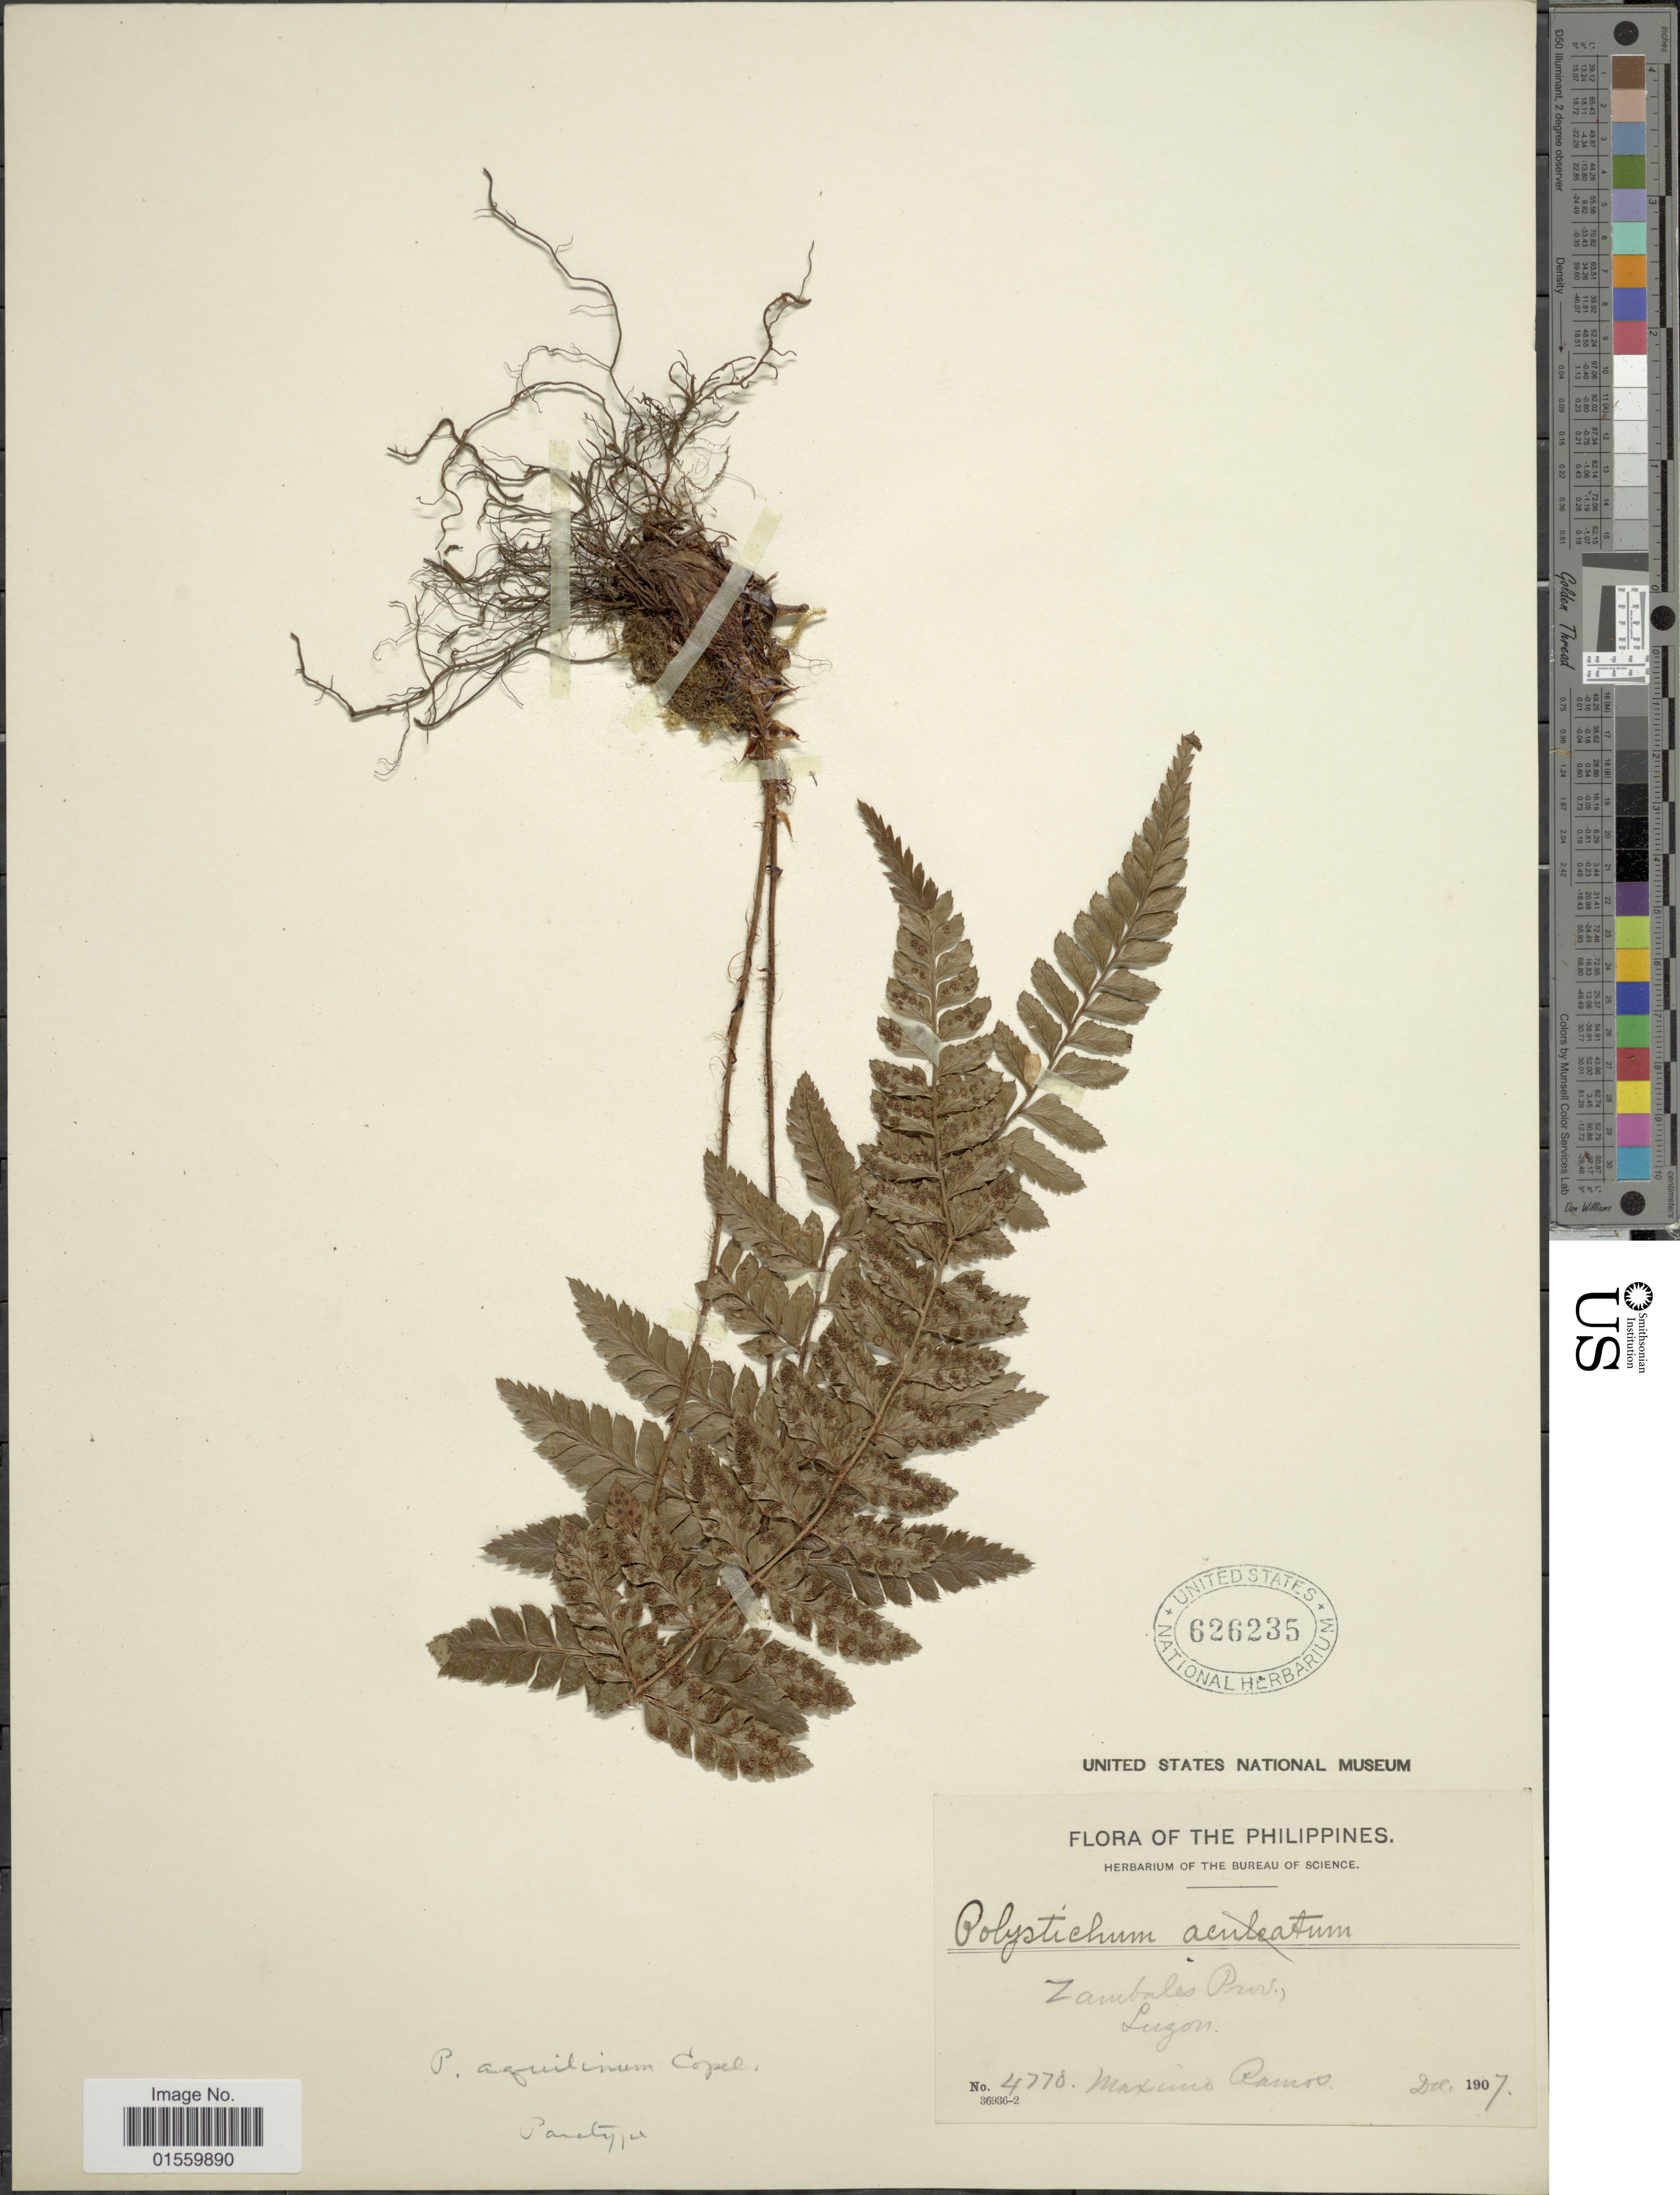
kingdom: Plantae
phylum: Tracheophyta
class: Polypodiopsida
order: Polypodiales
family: Dryopteridaceae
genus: Polystichum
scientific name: Polystichum aquilinum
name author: Copel.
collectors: M. Ramos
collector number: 4770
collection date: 1907-12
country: Philippines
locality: Zambales Prov., Luzon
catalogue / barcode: US 626235